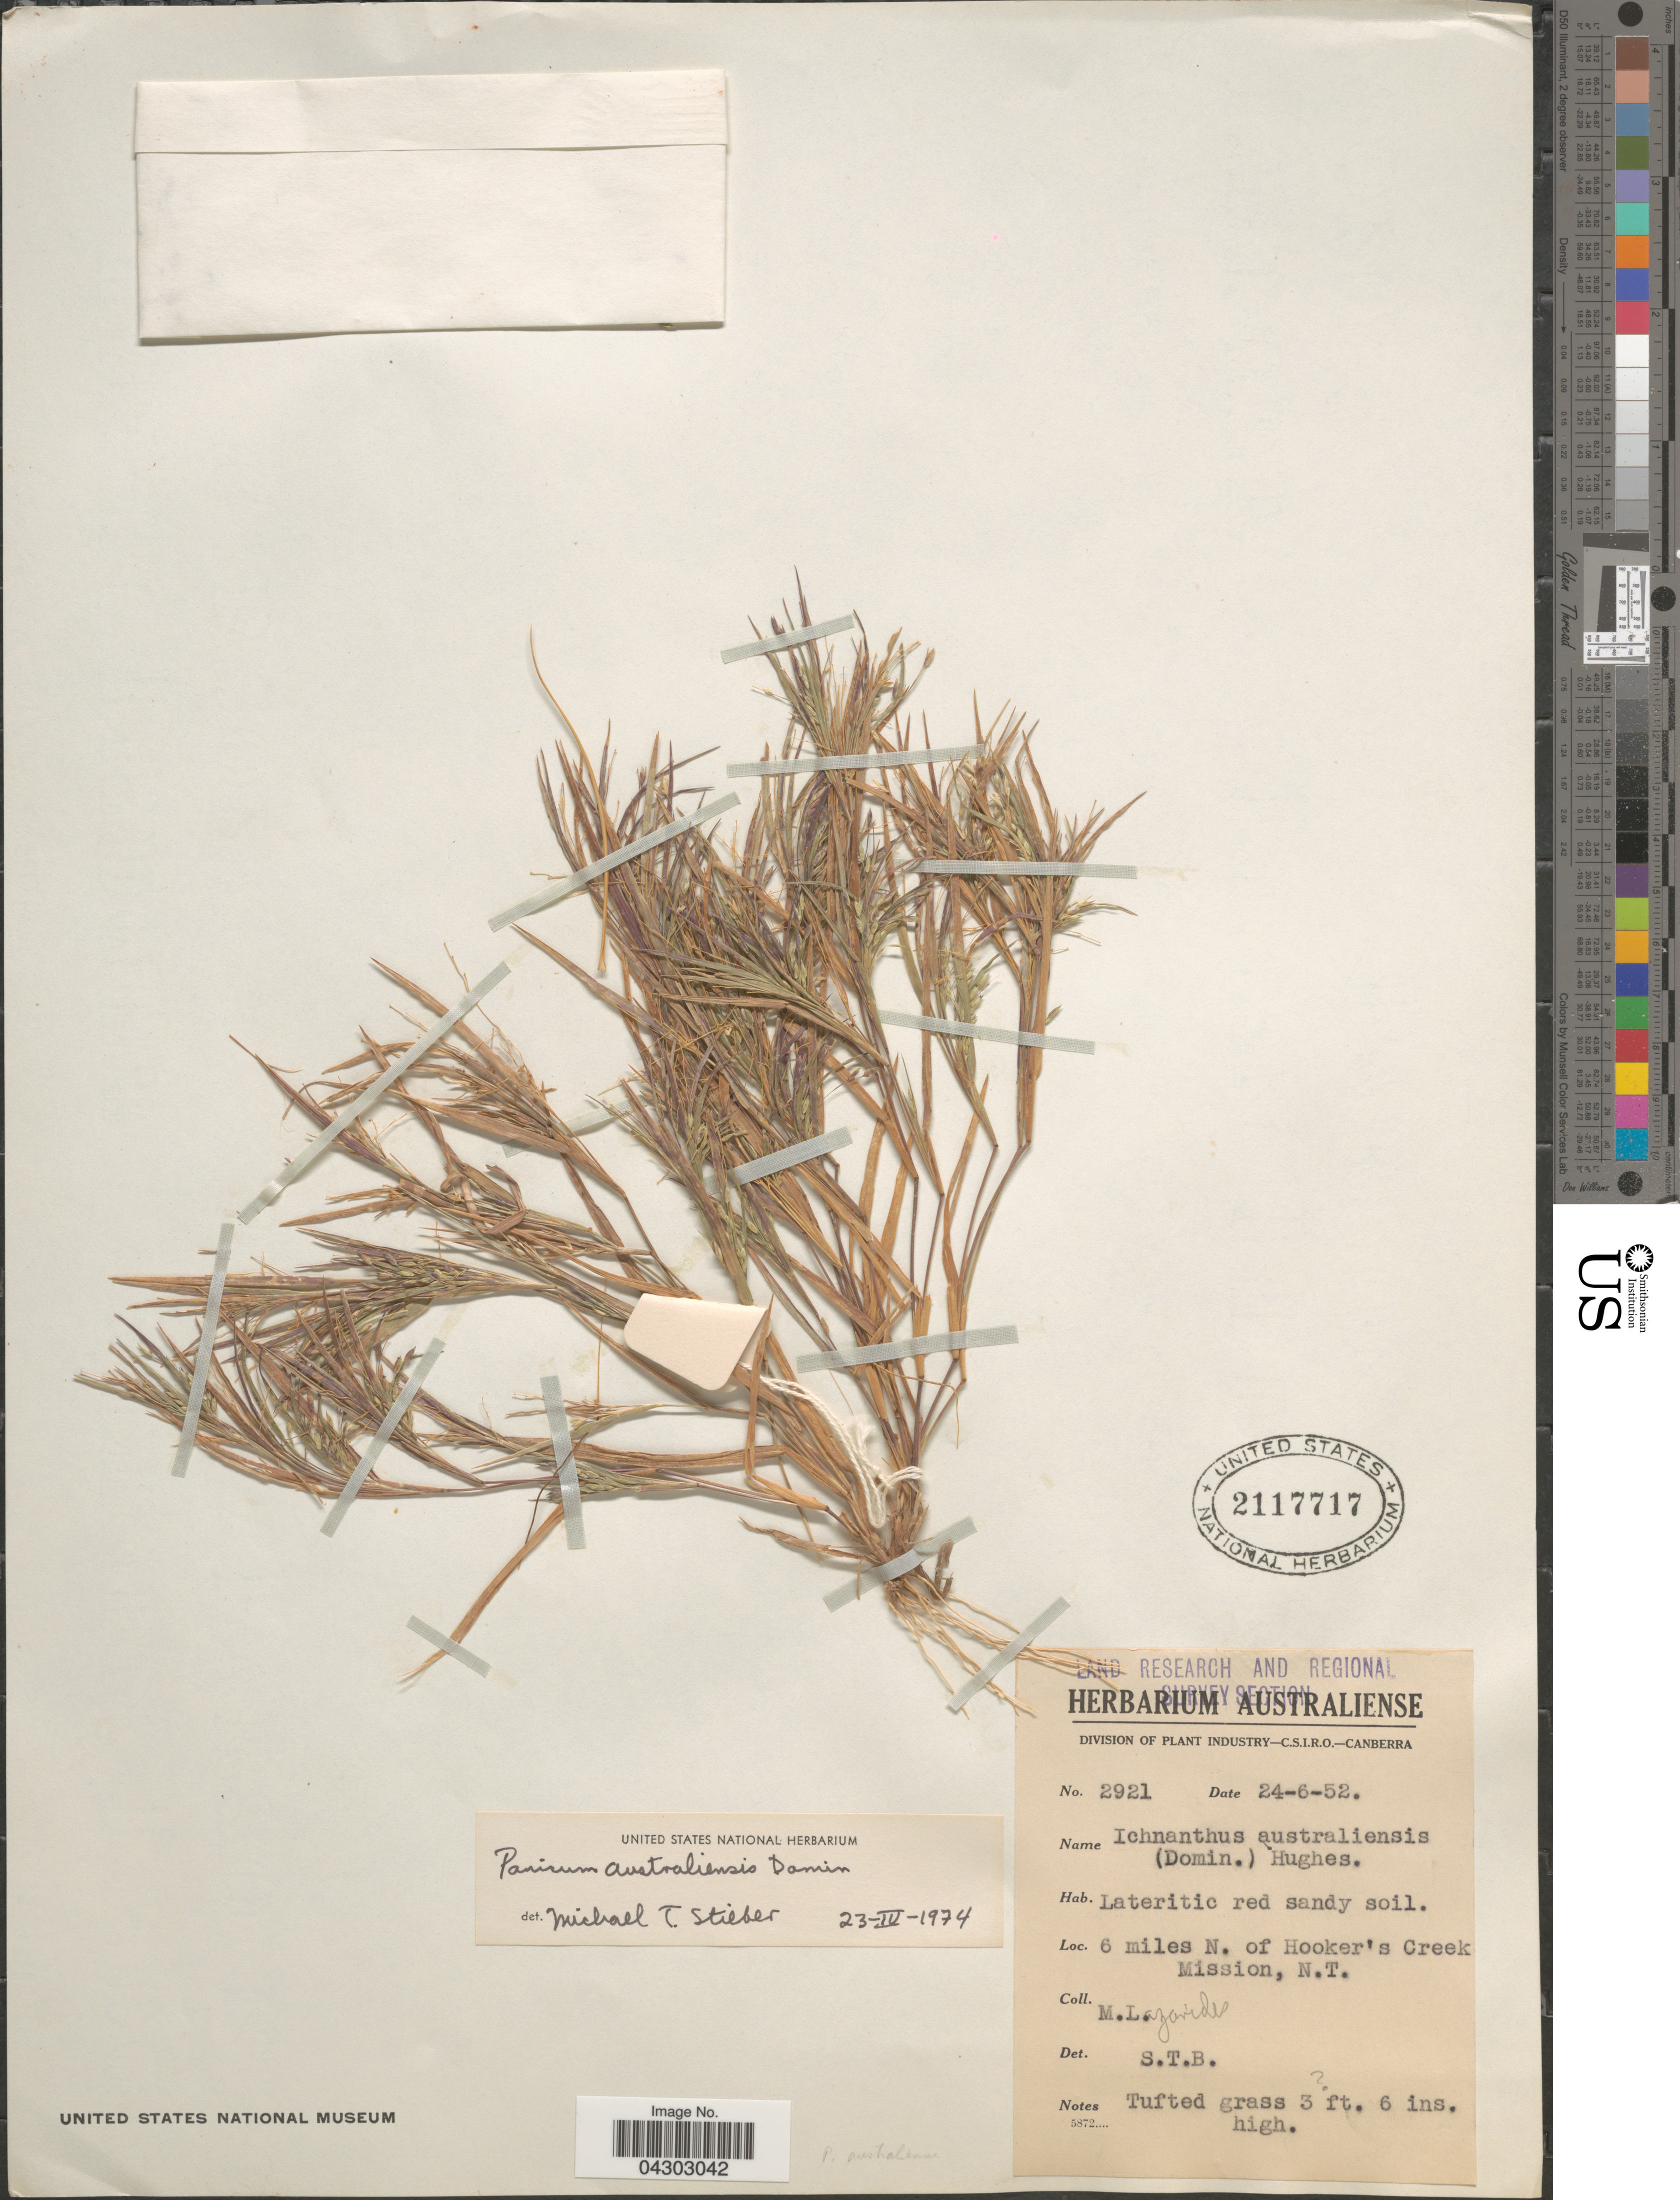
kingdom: Plantae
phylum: Tracheophyta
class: Liliopsida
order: Poales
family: Poaceae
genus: Panicum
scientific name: Panicum australiense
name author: Domin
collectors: M. Lazarides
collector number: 2921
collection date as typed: Transcribed d/m/y: 24/6/52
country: Australia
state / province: Northern Territory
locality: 6 miles N. of Hooker's Creek Mission.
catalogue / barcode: US 2117717